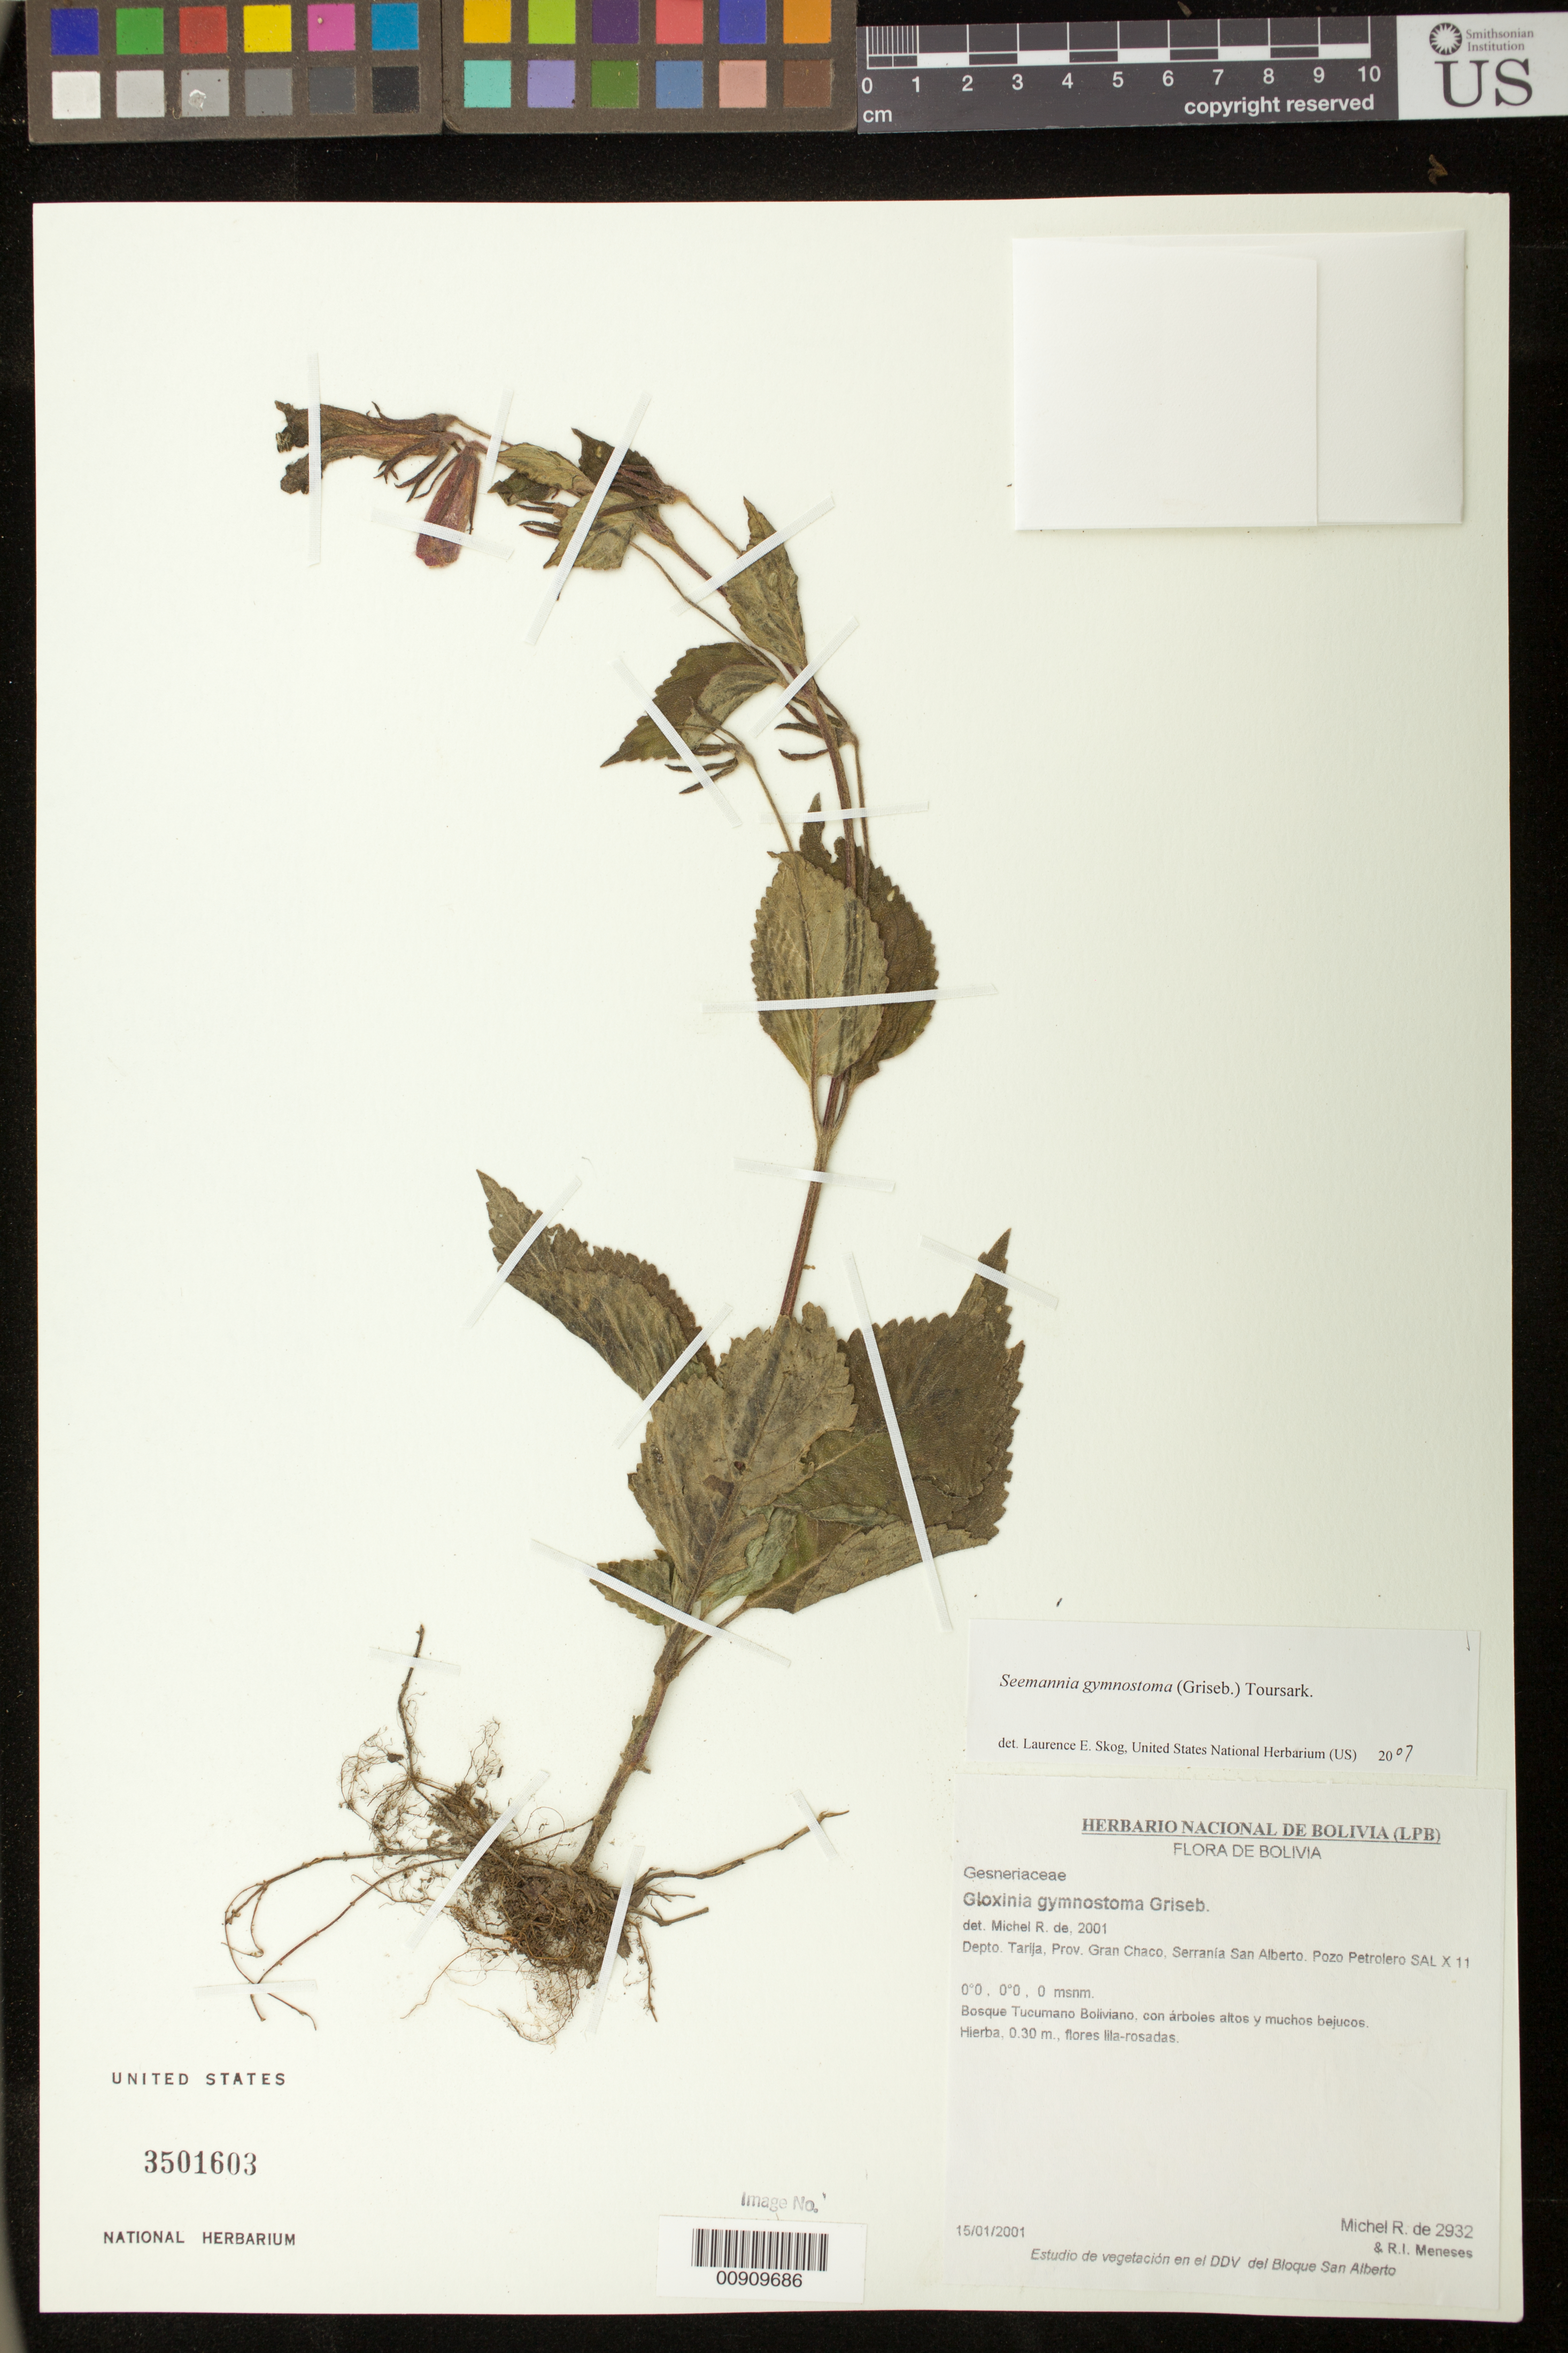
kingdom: Plantae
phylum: Tracheophyta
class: Magnoliopsida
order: Lamiales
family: Gesneriaceae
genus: Seemannia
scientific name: Seemannia gymnostoma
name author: (Griseb.) Toursark.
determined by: Skog, Laurence E.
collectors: R. d. Michel & R. E. Meneses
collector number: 2932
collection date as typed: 15 Jan 2001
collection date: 2001-01-15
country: Bolivia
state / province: Tarija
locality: Depto. Tarija, Prov. Gran Chaco, Serranía San Alberto. Pozo Petrolero SAL X 11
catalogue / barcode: US 3501603